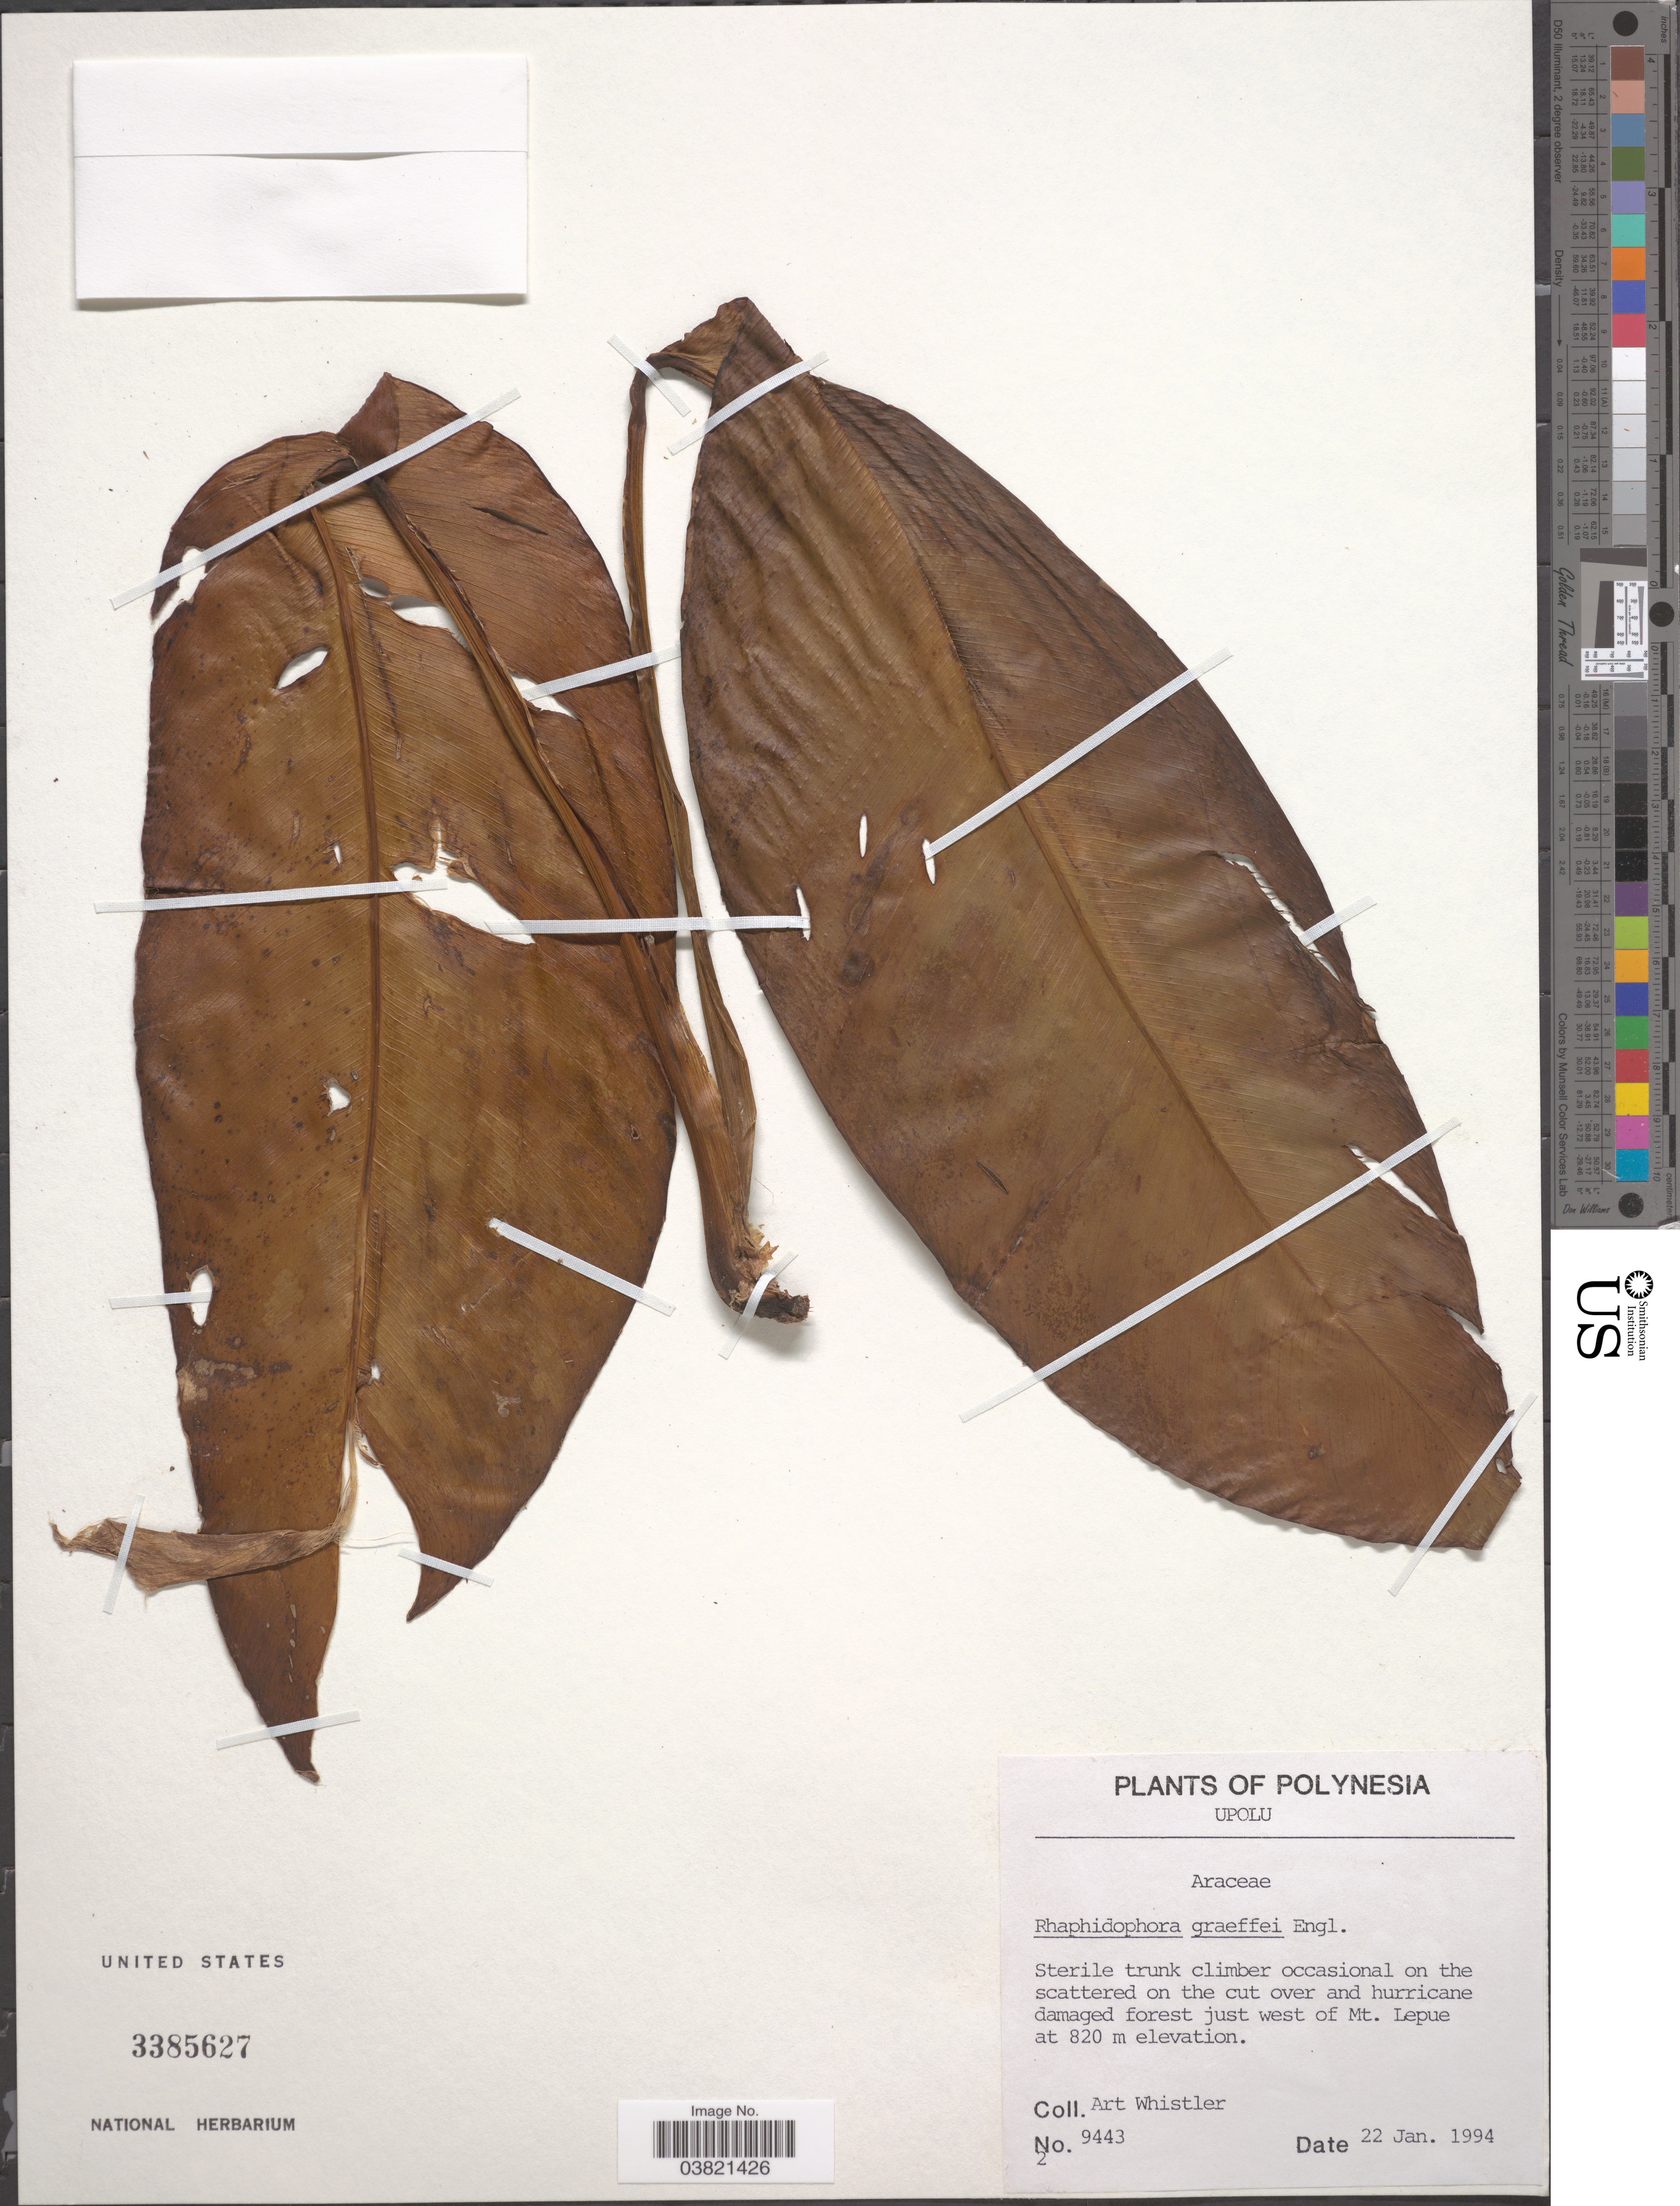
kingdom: Plantae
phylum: Tracheophyta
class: Liliopsida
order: Alismatales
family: Araceae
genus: Rhaphidophora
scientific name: Rhaphidophora graeffei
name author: Engl.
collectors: A. Whistler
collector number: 9443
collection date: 1994-01-22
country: Samoa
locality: Polynesia. Upolu. Just west of Mt. Lepue.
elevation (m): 820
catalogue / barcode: US 3385627